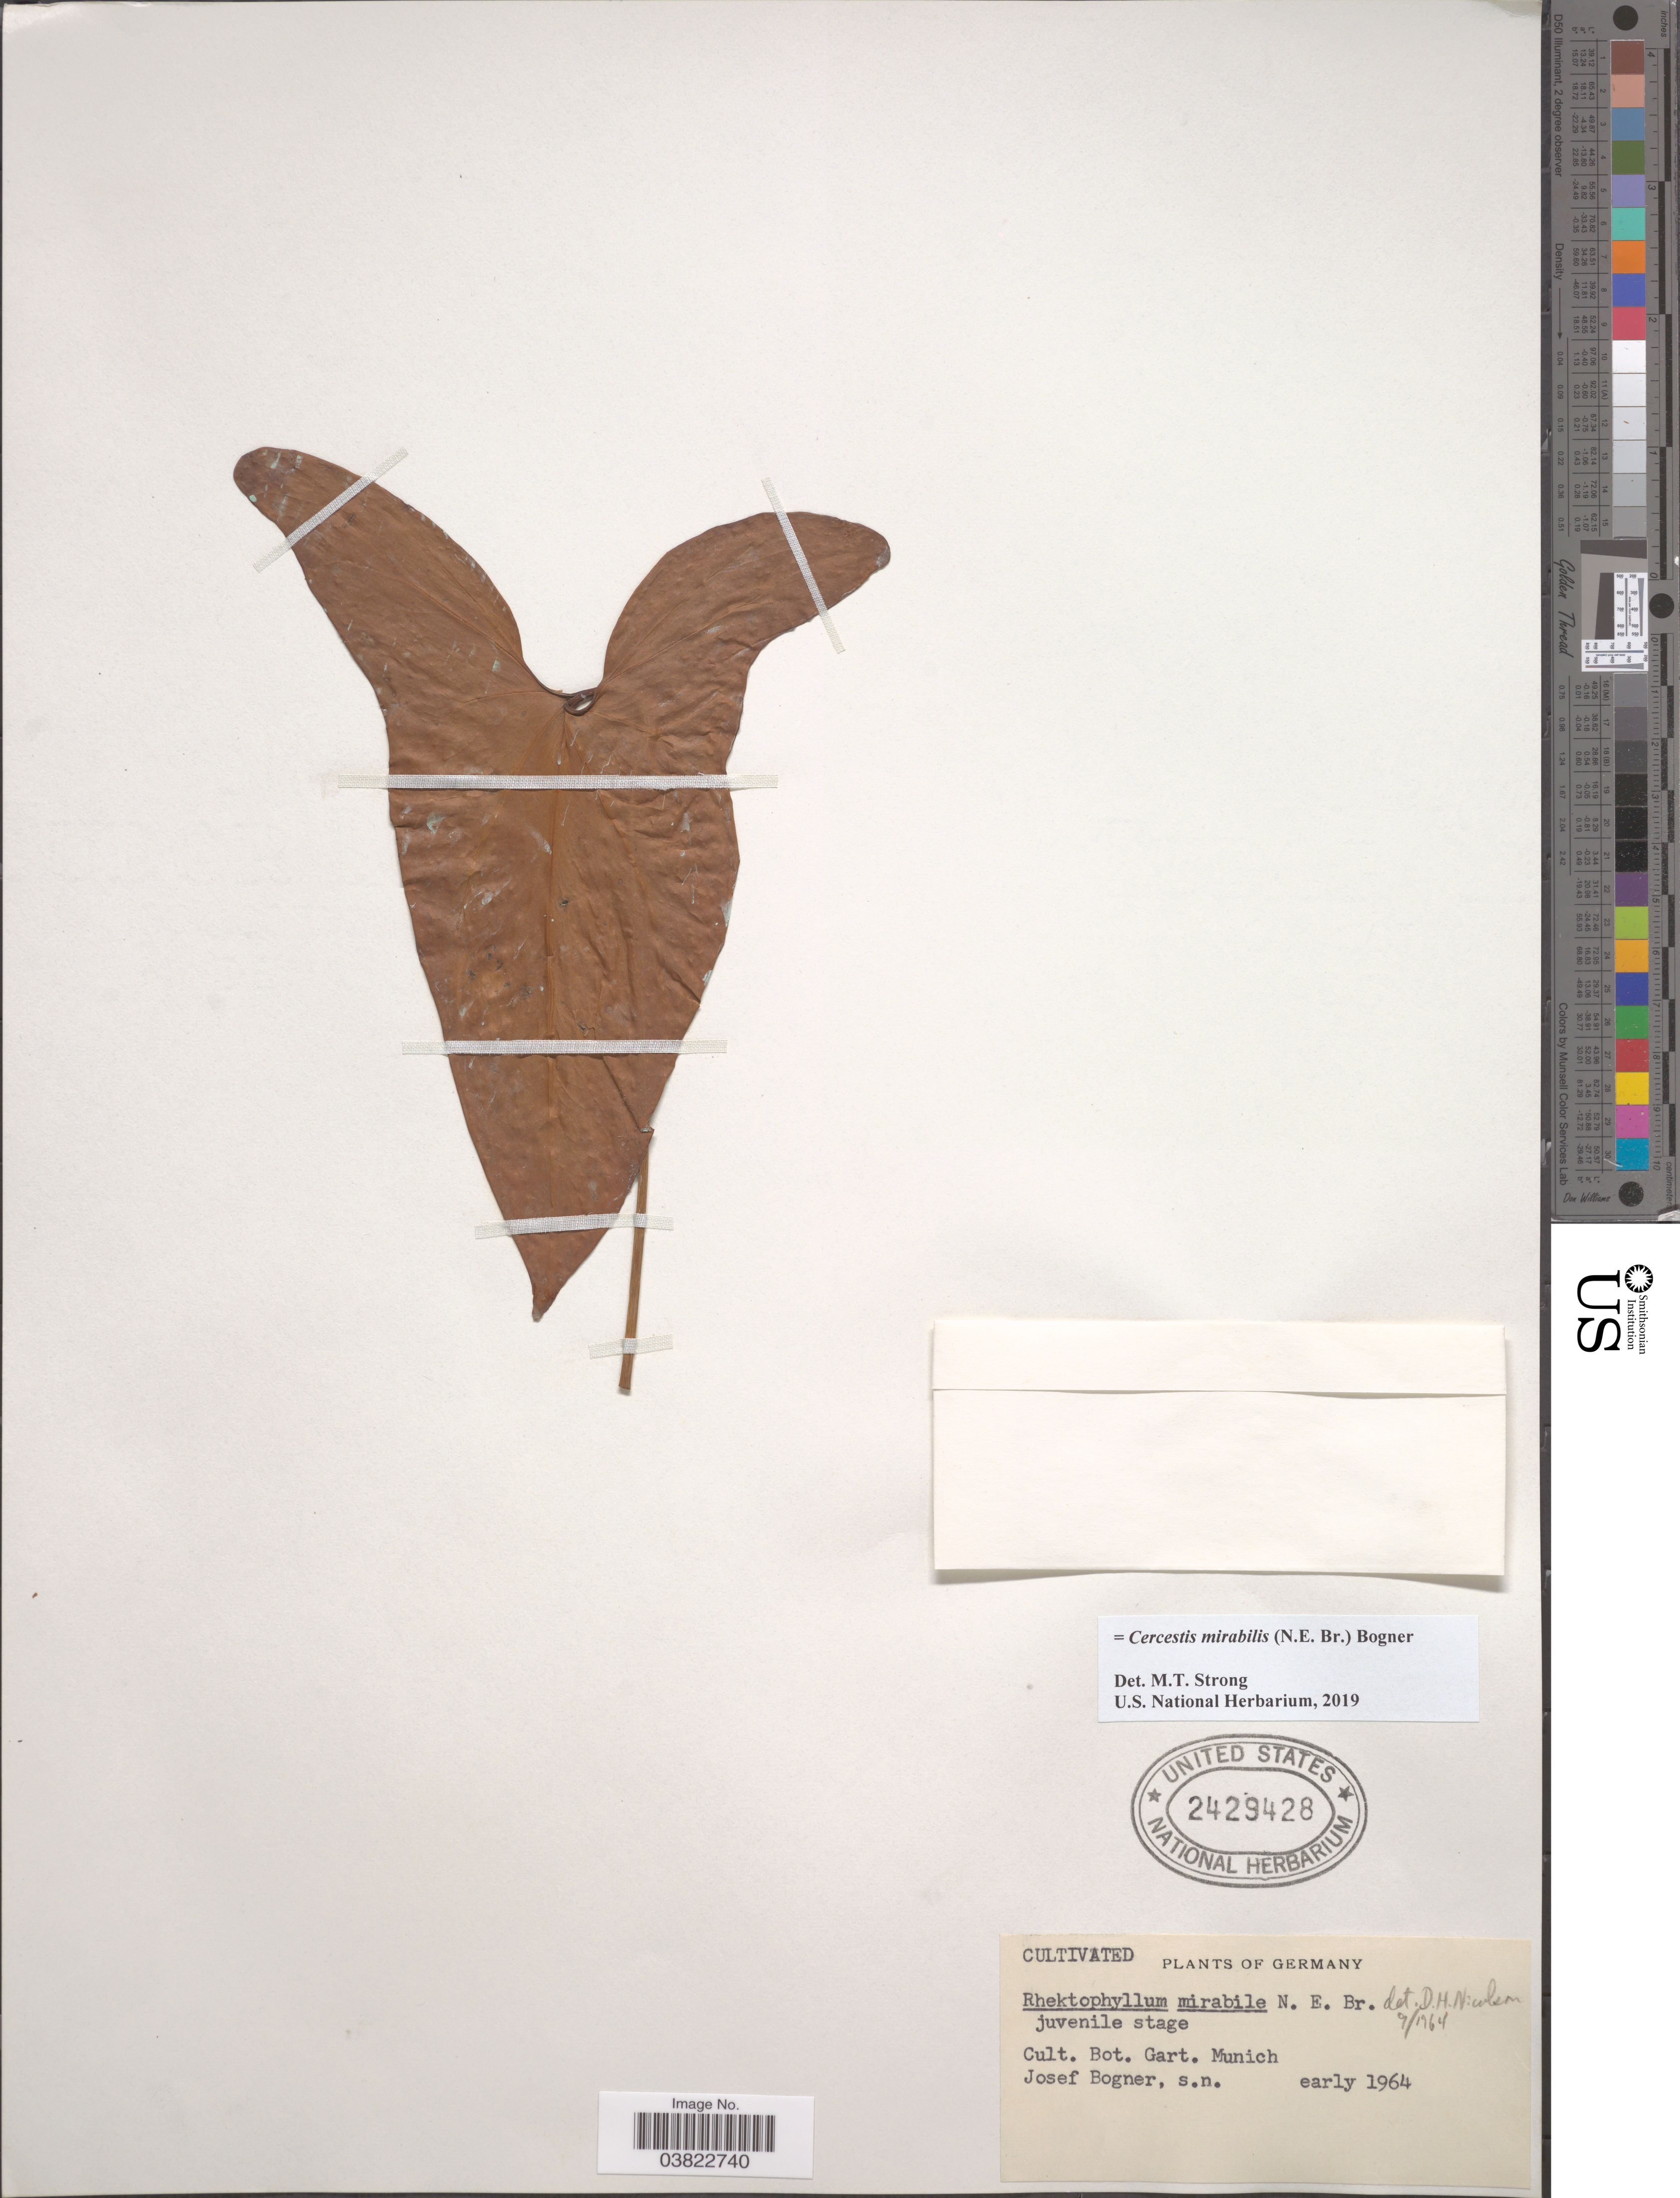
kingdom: Plantae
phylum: Tracheophyta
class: Liliopsida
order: Alismatales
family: Araceae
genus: Cercestis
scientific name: Cercestis mirabilis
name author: (N.E. Br.) Bogner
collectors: J. Bogner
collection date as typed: early 1964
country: Germany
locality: Juvenile stage. Cult. Bot. Gart. Munich.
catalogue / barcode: US 2429428